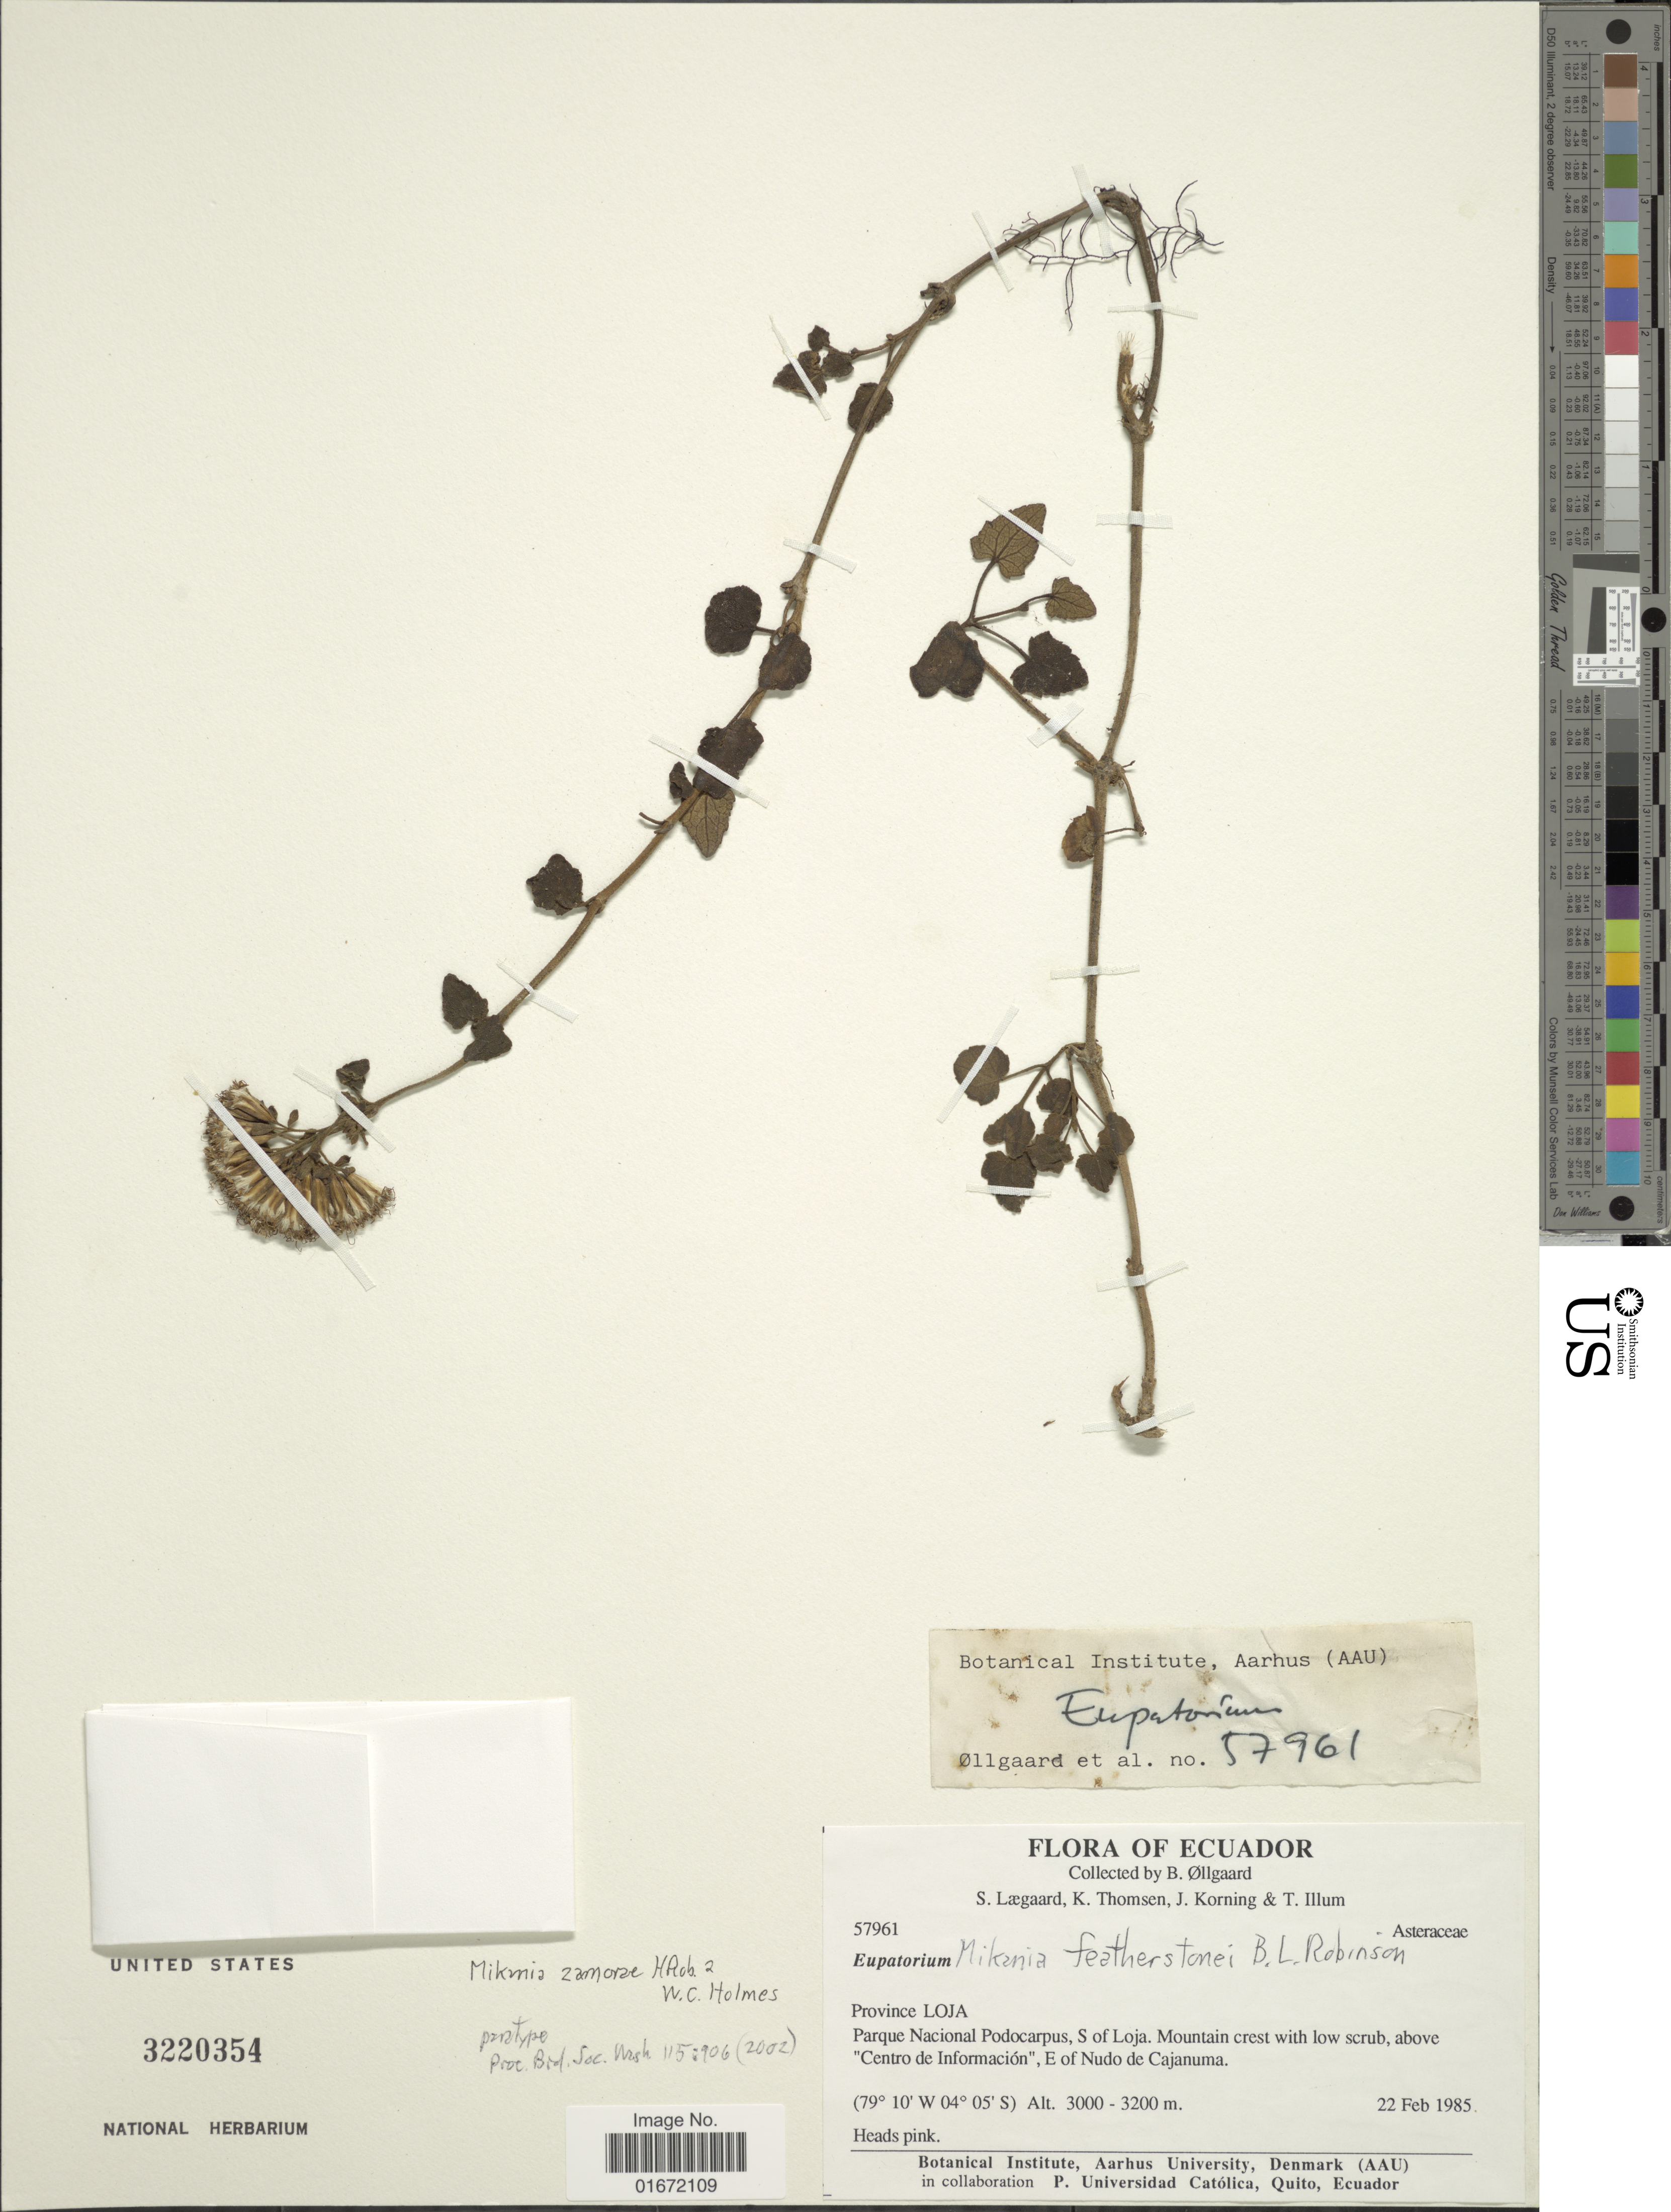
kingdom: Plantae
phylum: Tracheophyta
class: Magnoliopsida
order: Asterales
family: Asteraceae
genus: Mikania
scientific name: Mikania zamorae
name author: H. Rob. & W.C. Holmes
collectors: B. Øllgaard, S. Lægaard, K. Thomsen, J. Korning & T. Illum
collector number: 57961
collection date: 1985-02-22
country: Ecuador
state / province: Loja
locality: Province Loja. Parque Nacional Podocarpus, S of Loja. Mountain crest with low scrub, above "Centro de Información", E of Nudo de Cajanuma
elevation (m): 3000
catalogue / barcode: US 3220354